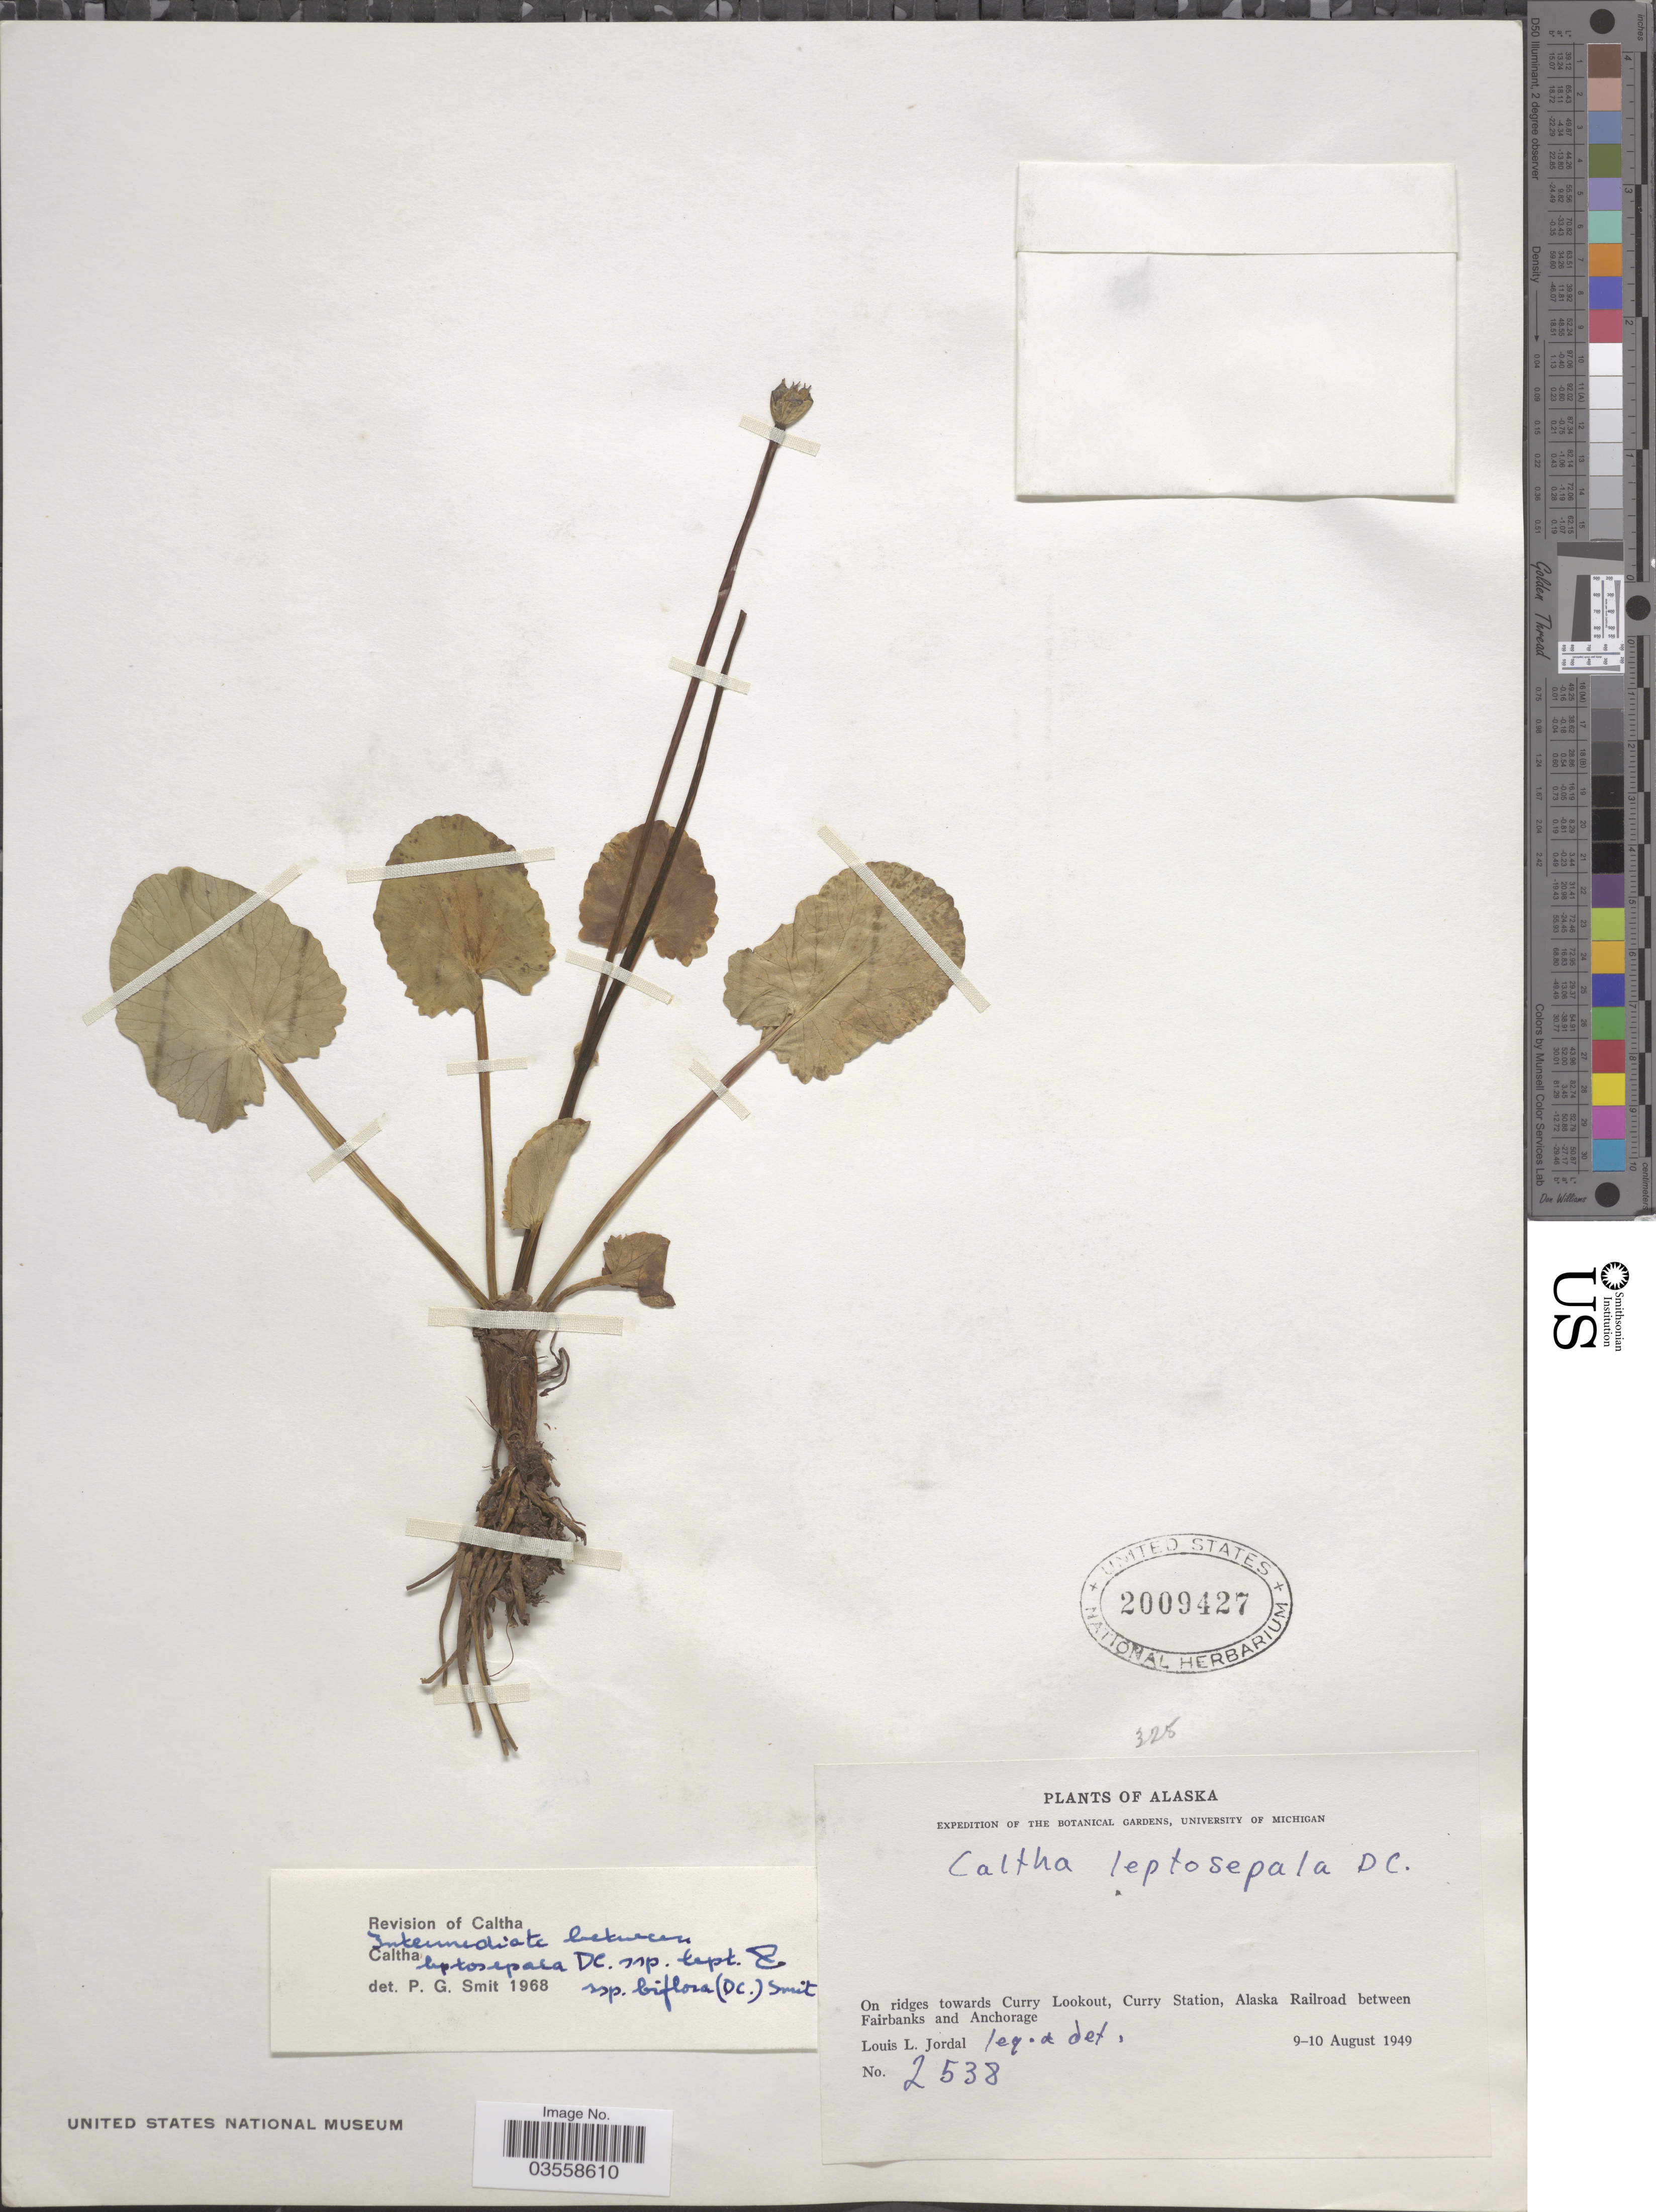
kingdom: Plantae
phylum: Tracheophyta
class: Magnoliopsida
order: Ranunculales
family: Ranunculaceae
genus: Caltha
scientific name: Caltha leptosepala subsp. biflora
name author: DC.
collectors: L. Jordal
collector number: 2538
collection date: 1949-08-09/1949-08-10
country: United States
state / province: Alaska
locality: On ridges towards Curry Lookout, Curry Station, Alaska Railroad between Fairbanks and Anchorage.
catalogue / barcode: US 2009427